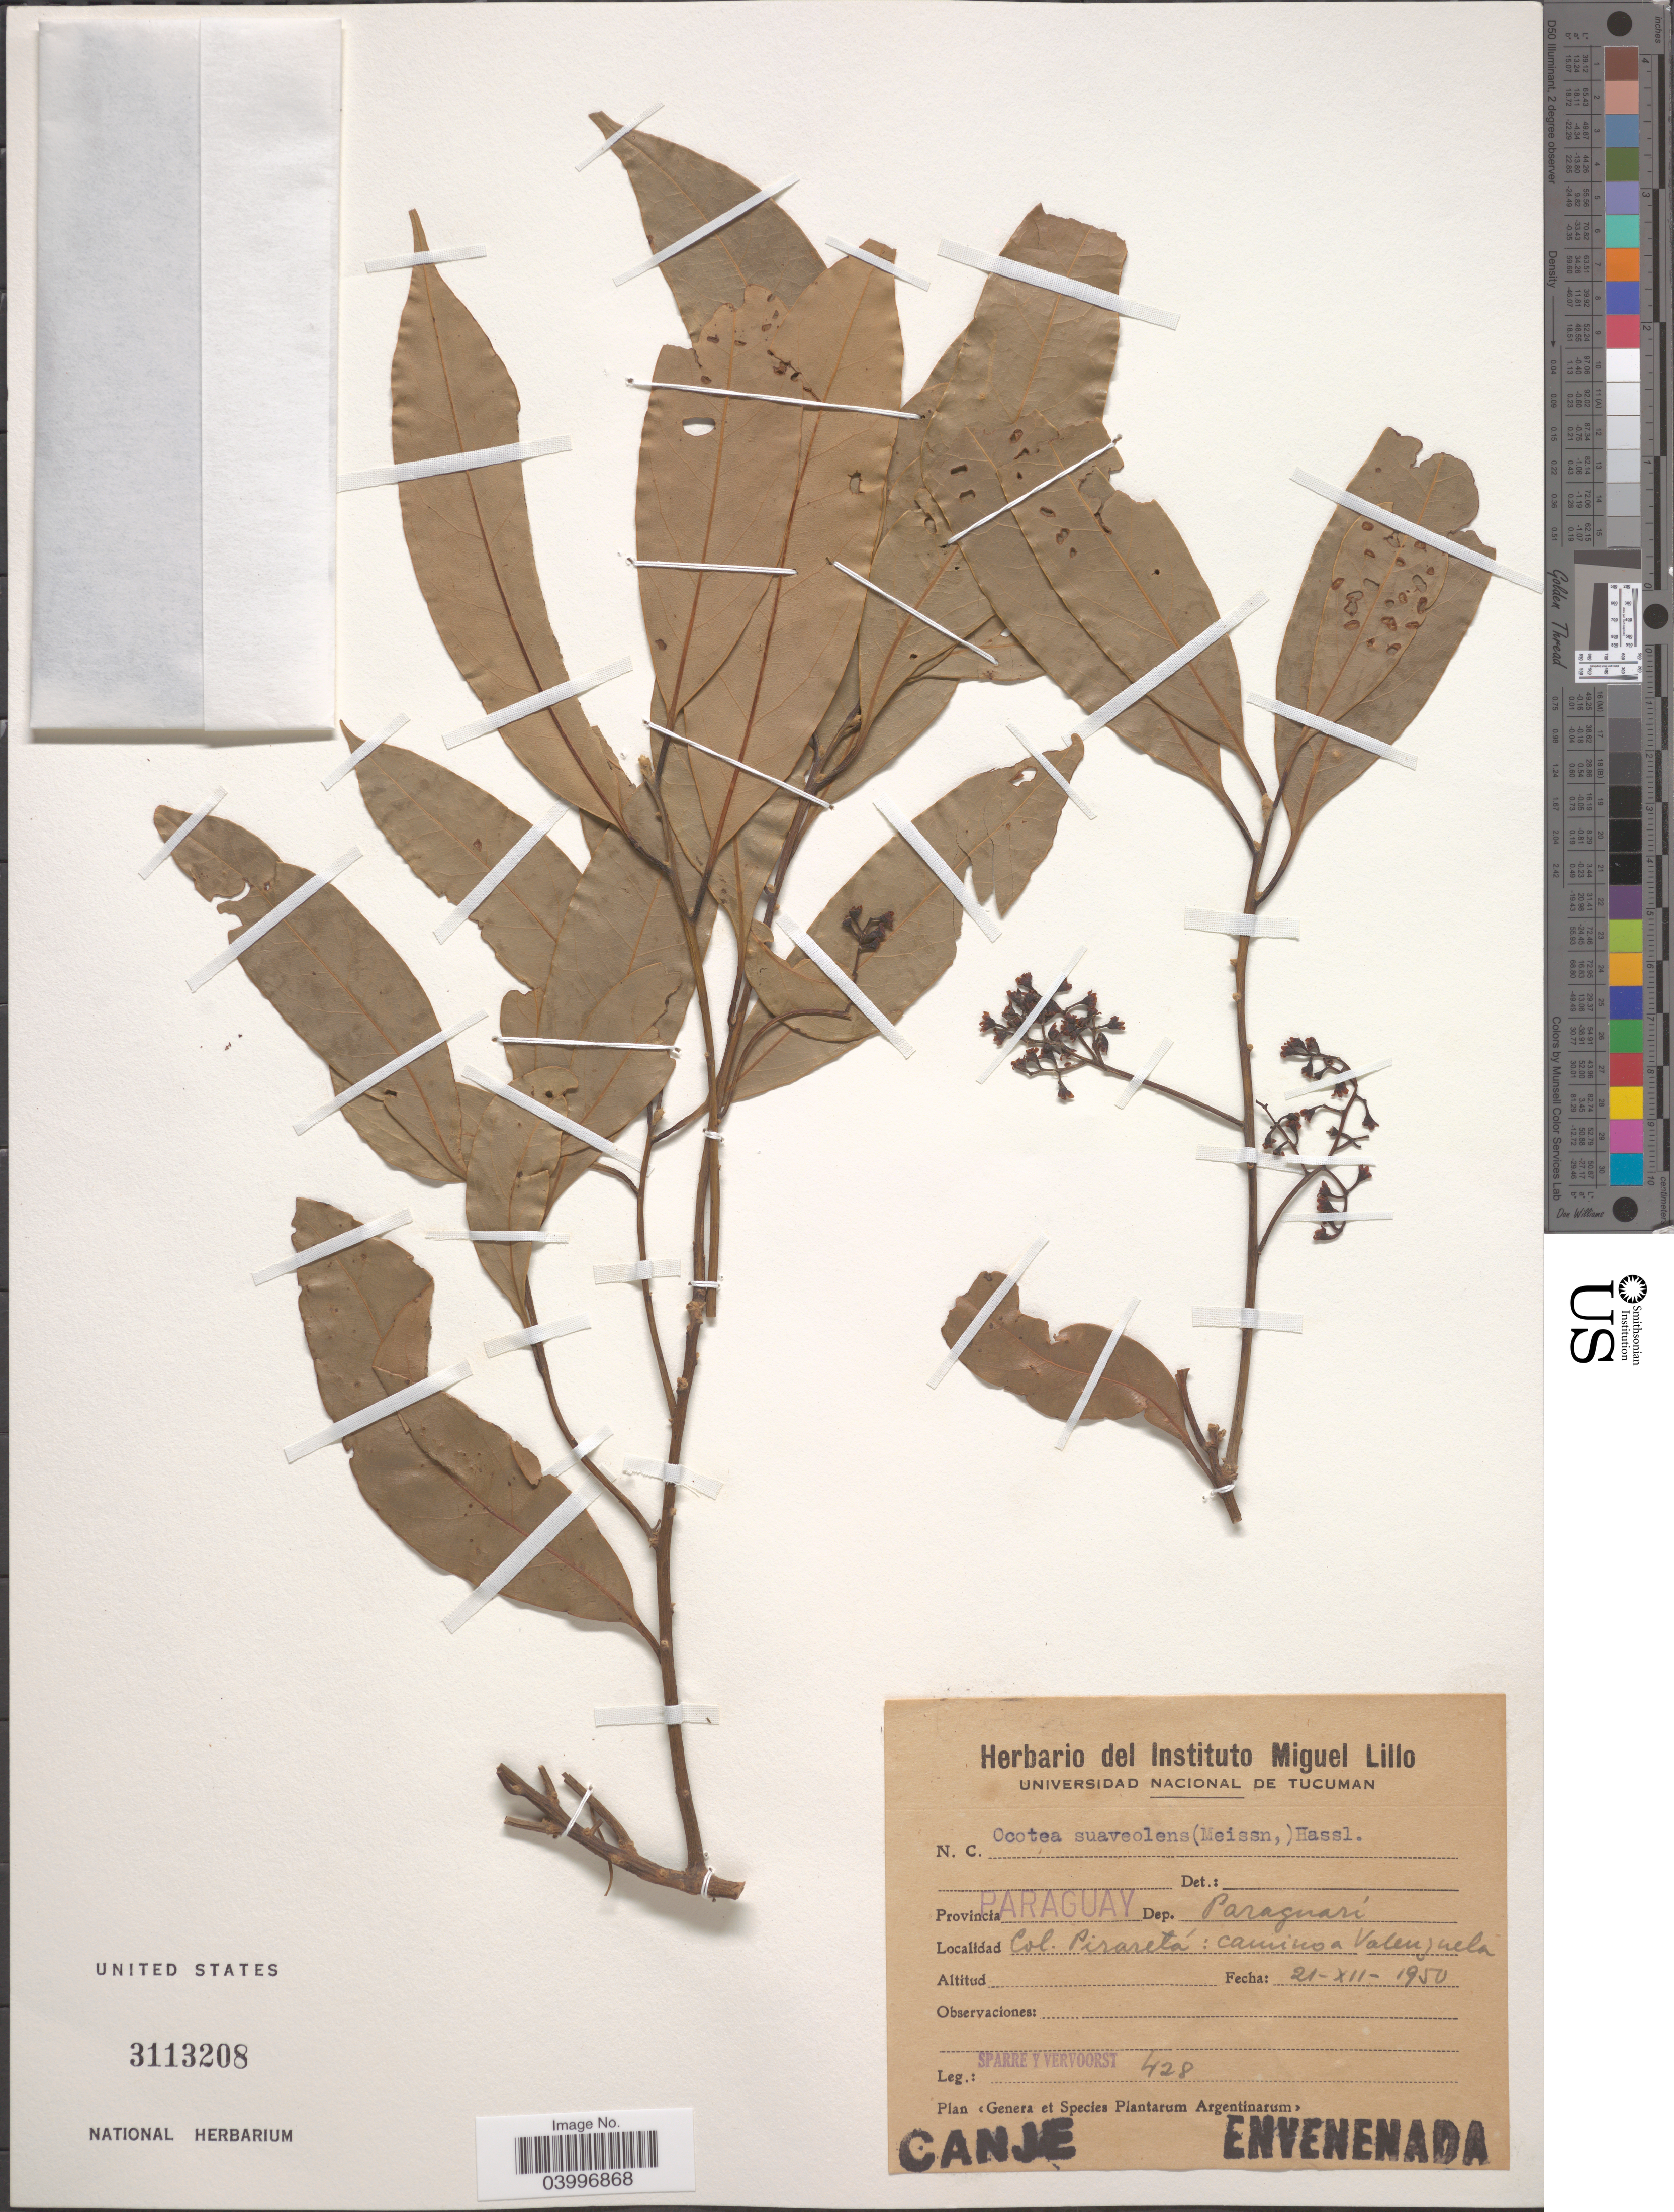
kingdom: Plantae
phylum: Tracheophyta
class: Magnoliopsida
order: Laurales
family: Lauraceae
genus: Ocotea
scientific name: Ocotea suaveolens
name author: (Meisn.) Benth. & Hook. f. ex Hieron.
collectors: Sparre & Vervoorst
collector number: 428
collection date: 1950-12-21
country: Paraguay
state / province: Paraguari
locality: Dep. Paraguarí. Col. Piraretá: camino a Valenzuela.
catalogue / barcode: US 3113208